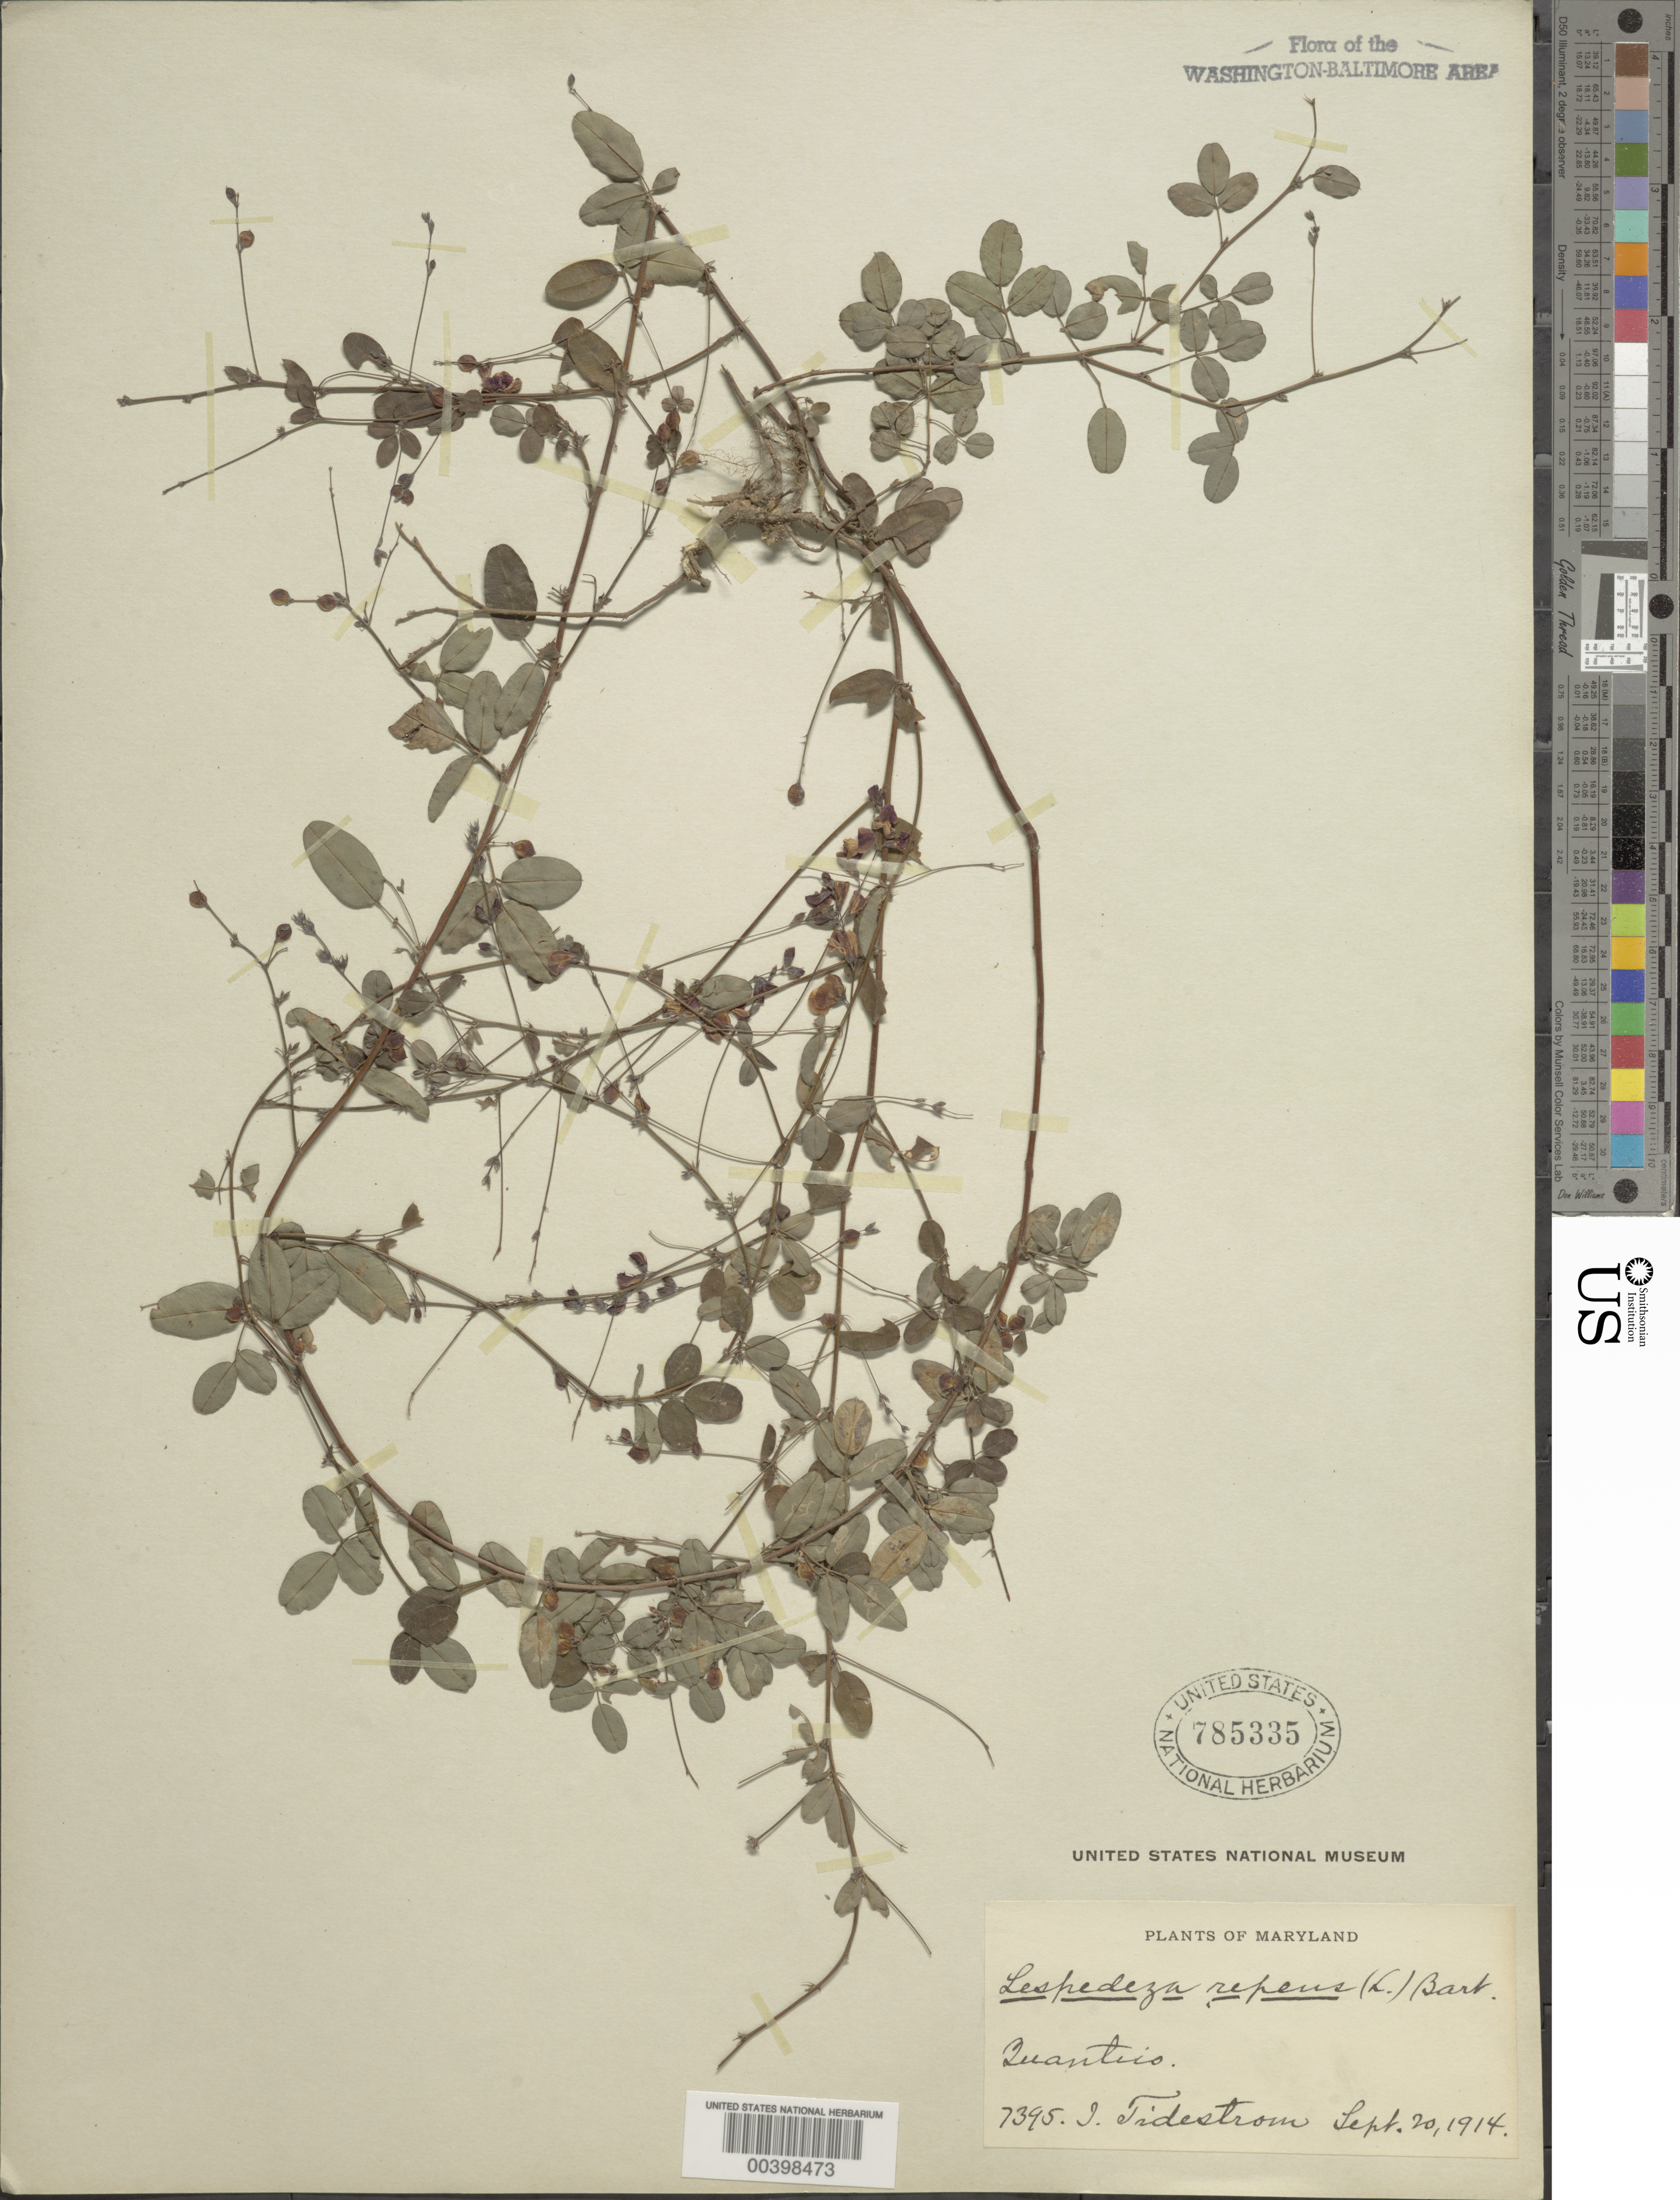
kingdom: Plantae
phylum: Tracheophyta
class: Magnoliopsida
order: Fabales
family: Fabaceae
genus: Lespedeza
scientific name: Lespedeza repens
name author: (L.) W.P.C. Barton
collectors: I. F. Tidestrom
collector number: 7395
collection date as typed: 20 Sep 1914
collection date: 1914-09-20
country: United States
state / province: Virginia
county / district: Prince William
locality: Quantico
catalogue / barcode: US 785335